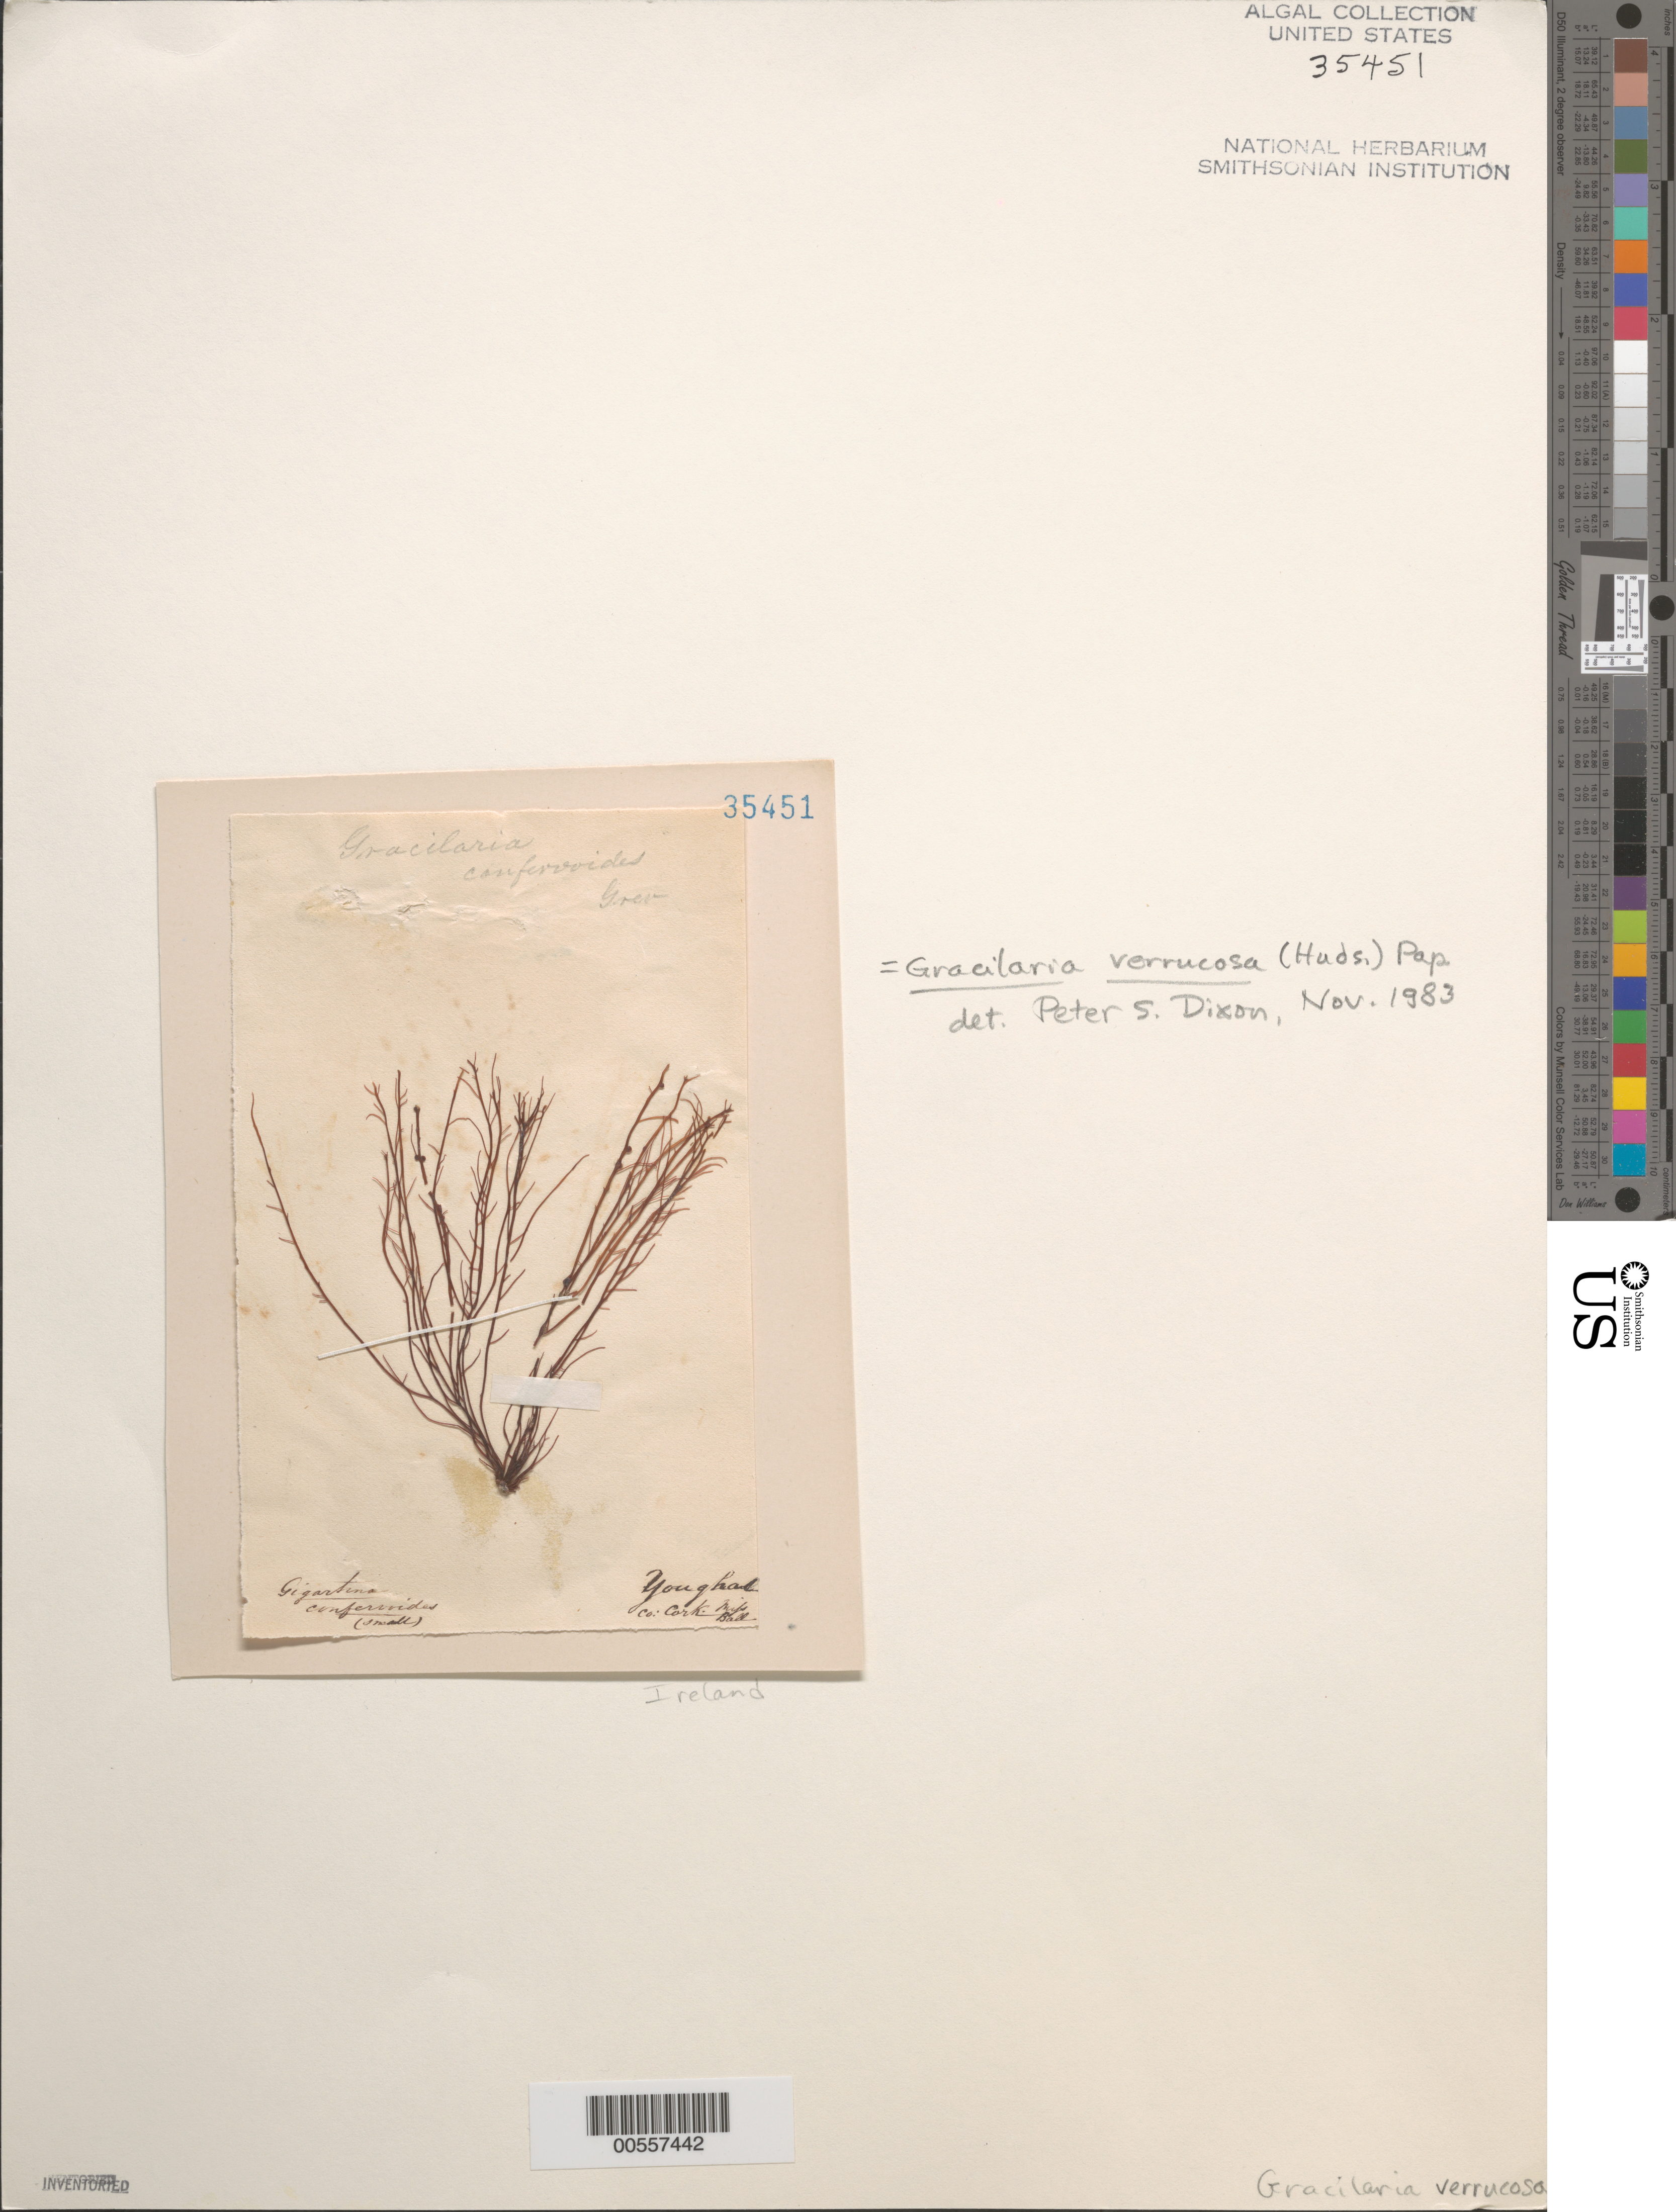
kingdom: Plantae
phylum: Rhodophyta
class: Florideophyceae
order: Gracilariales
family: Gracilariaceae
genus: Gracilariopsis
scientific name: Gracilariopsis longissima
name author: (S.G. Gmel.) Steentoft et al.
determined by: Algae name updating Project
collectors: A. E. Ball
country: Ireland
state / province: Munster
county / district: Cork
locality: Youghal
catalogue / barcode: US 35451